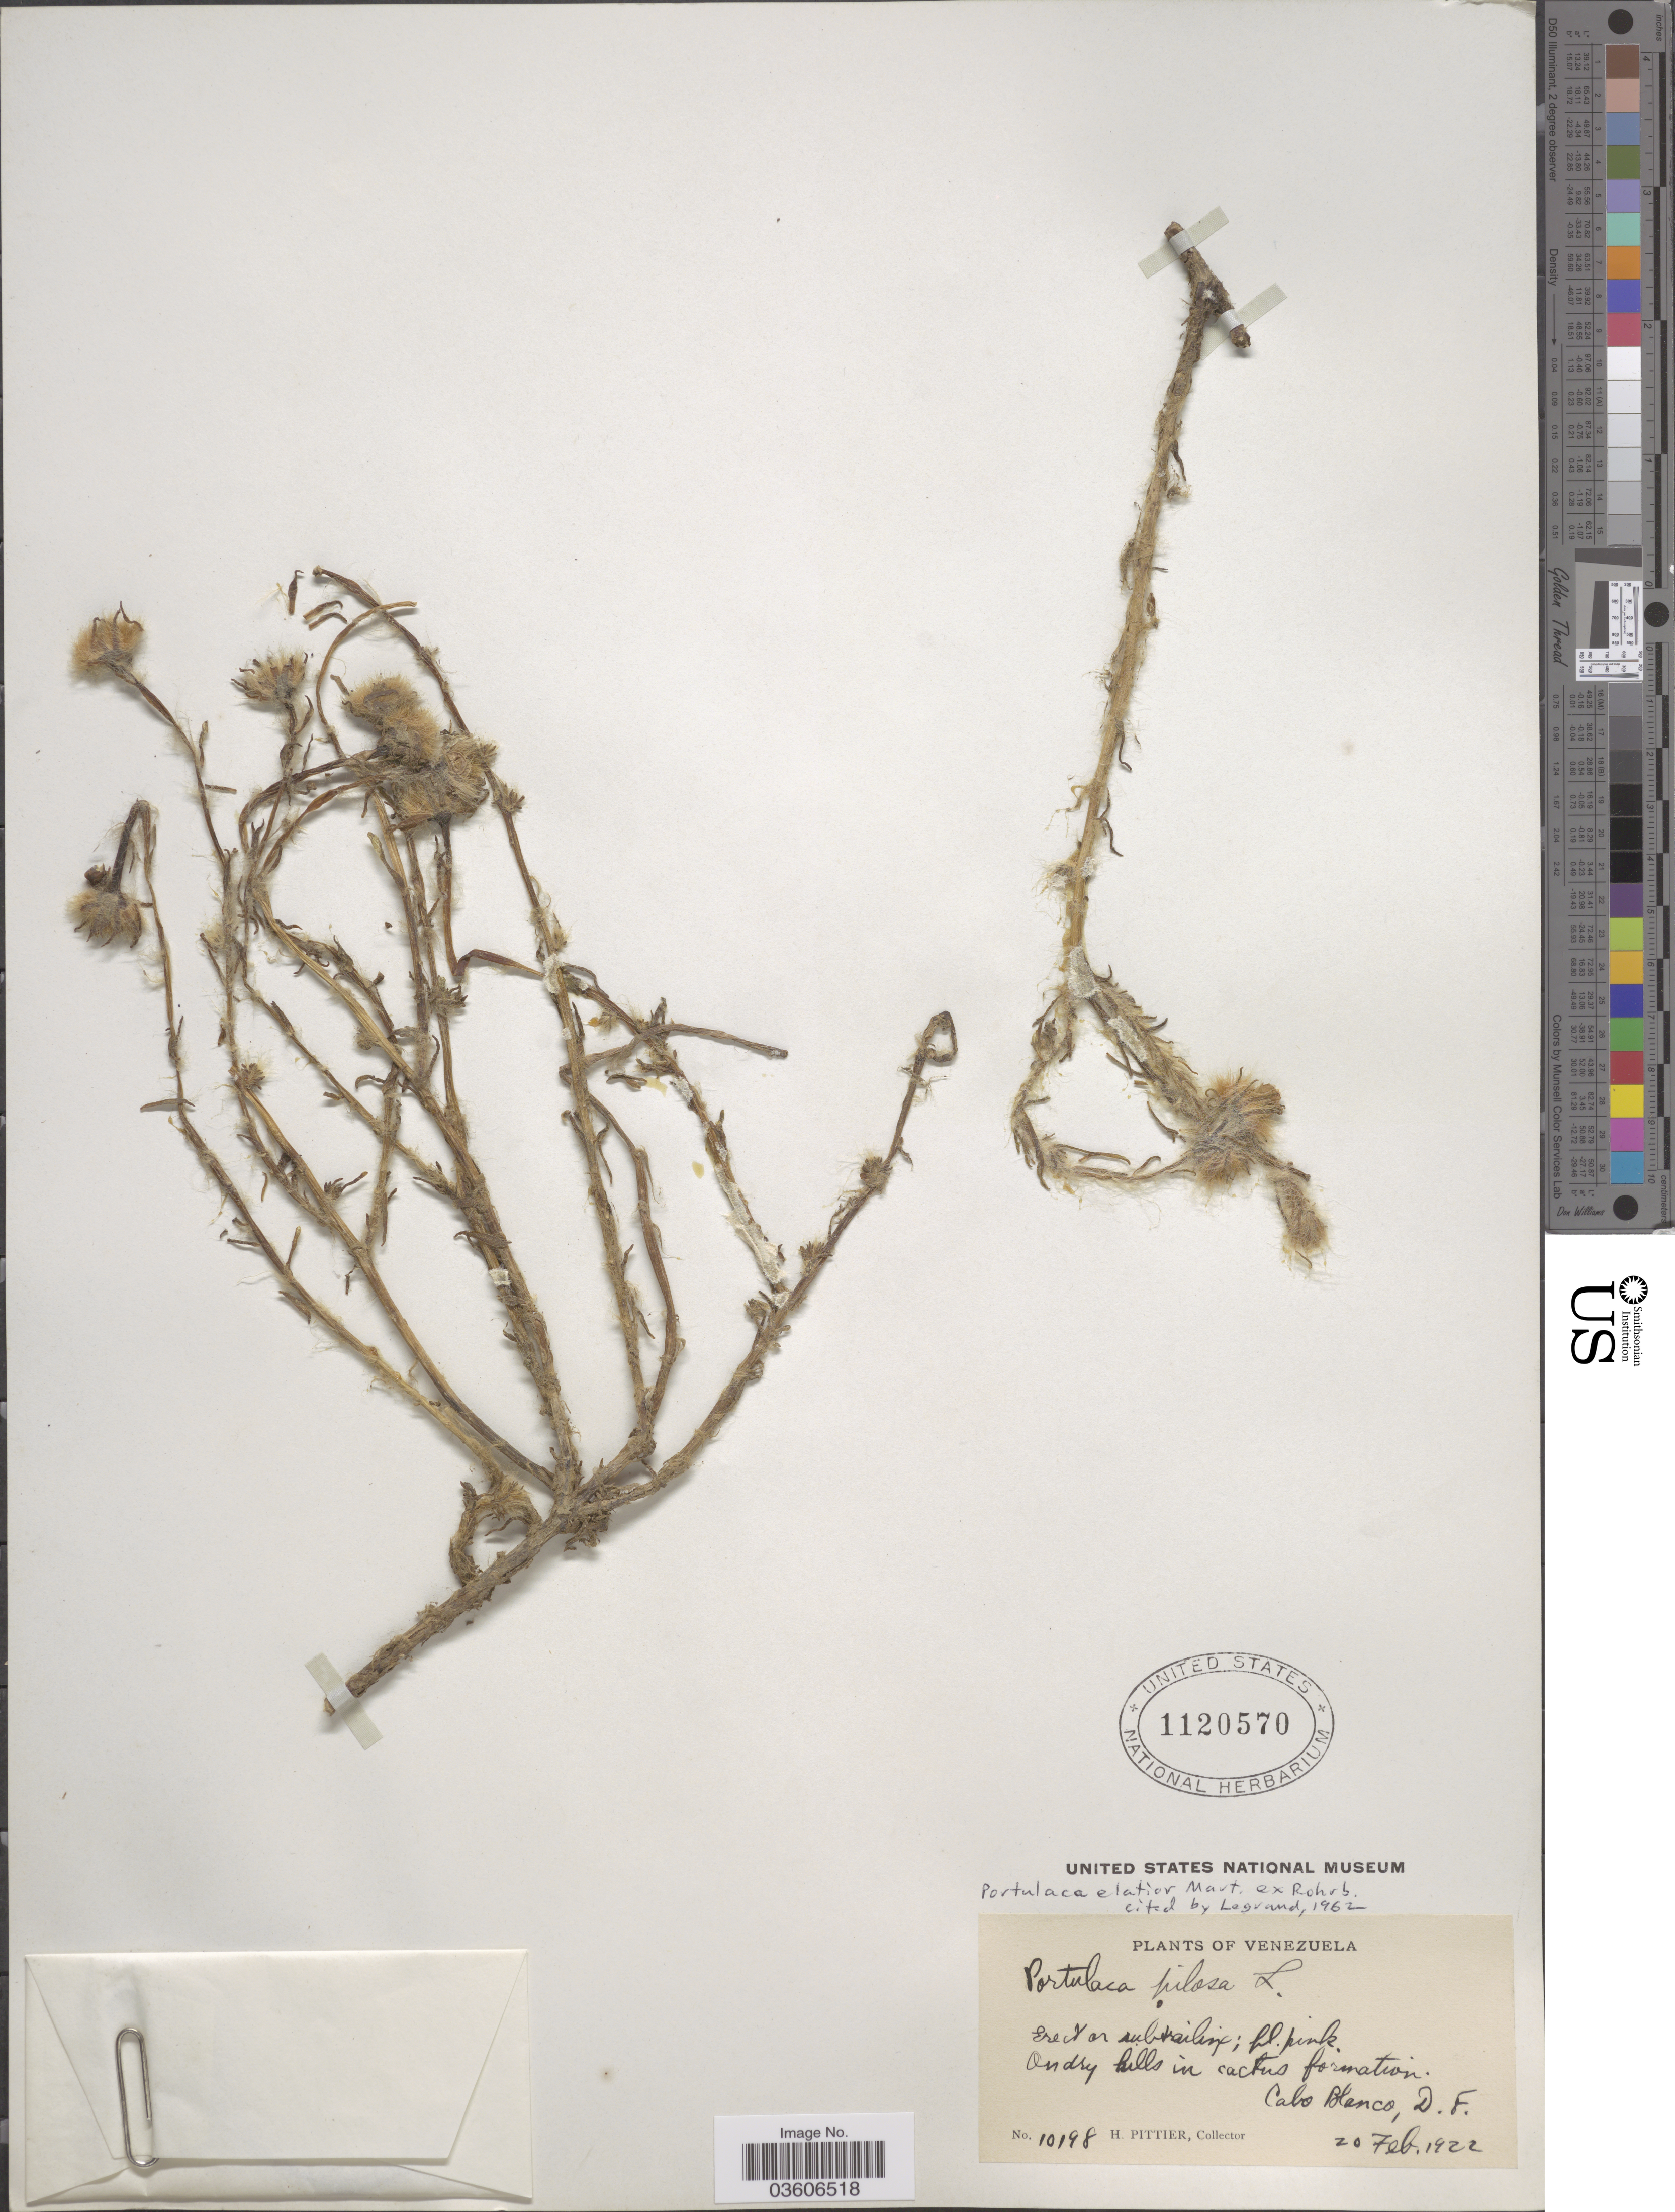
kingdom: Plantae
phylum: Tracheophyta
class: Magnoliopsida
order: Caryophyllales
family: Portulacaceae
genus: Portulaca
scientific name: Portulaca elatior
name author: Mart. ex Rohrb.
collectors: H. F. Pittier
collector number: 10198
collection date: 1922-02-20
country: Venezuela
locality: Cabo Blanco, D. F.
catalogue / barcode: US 1120570